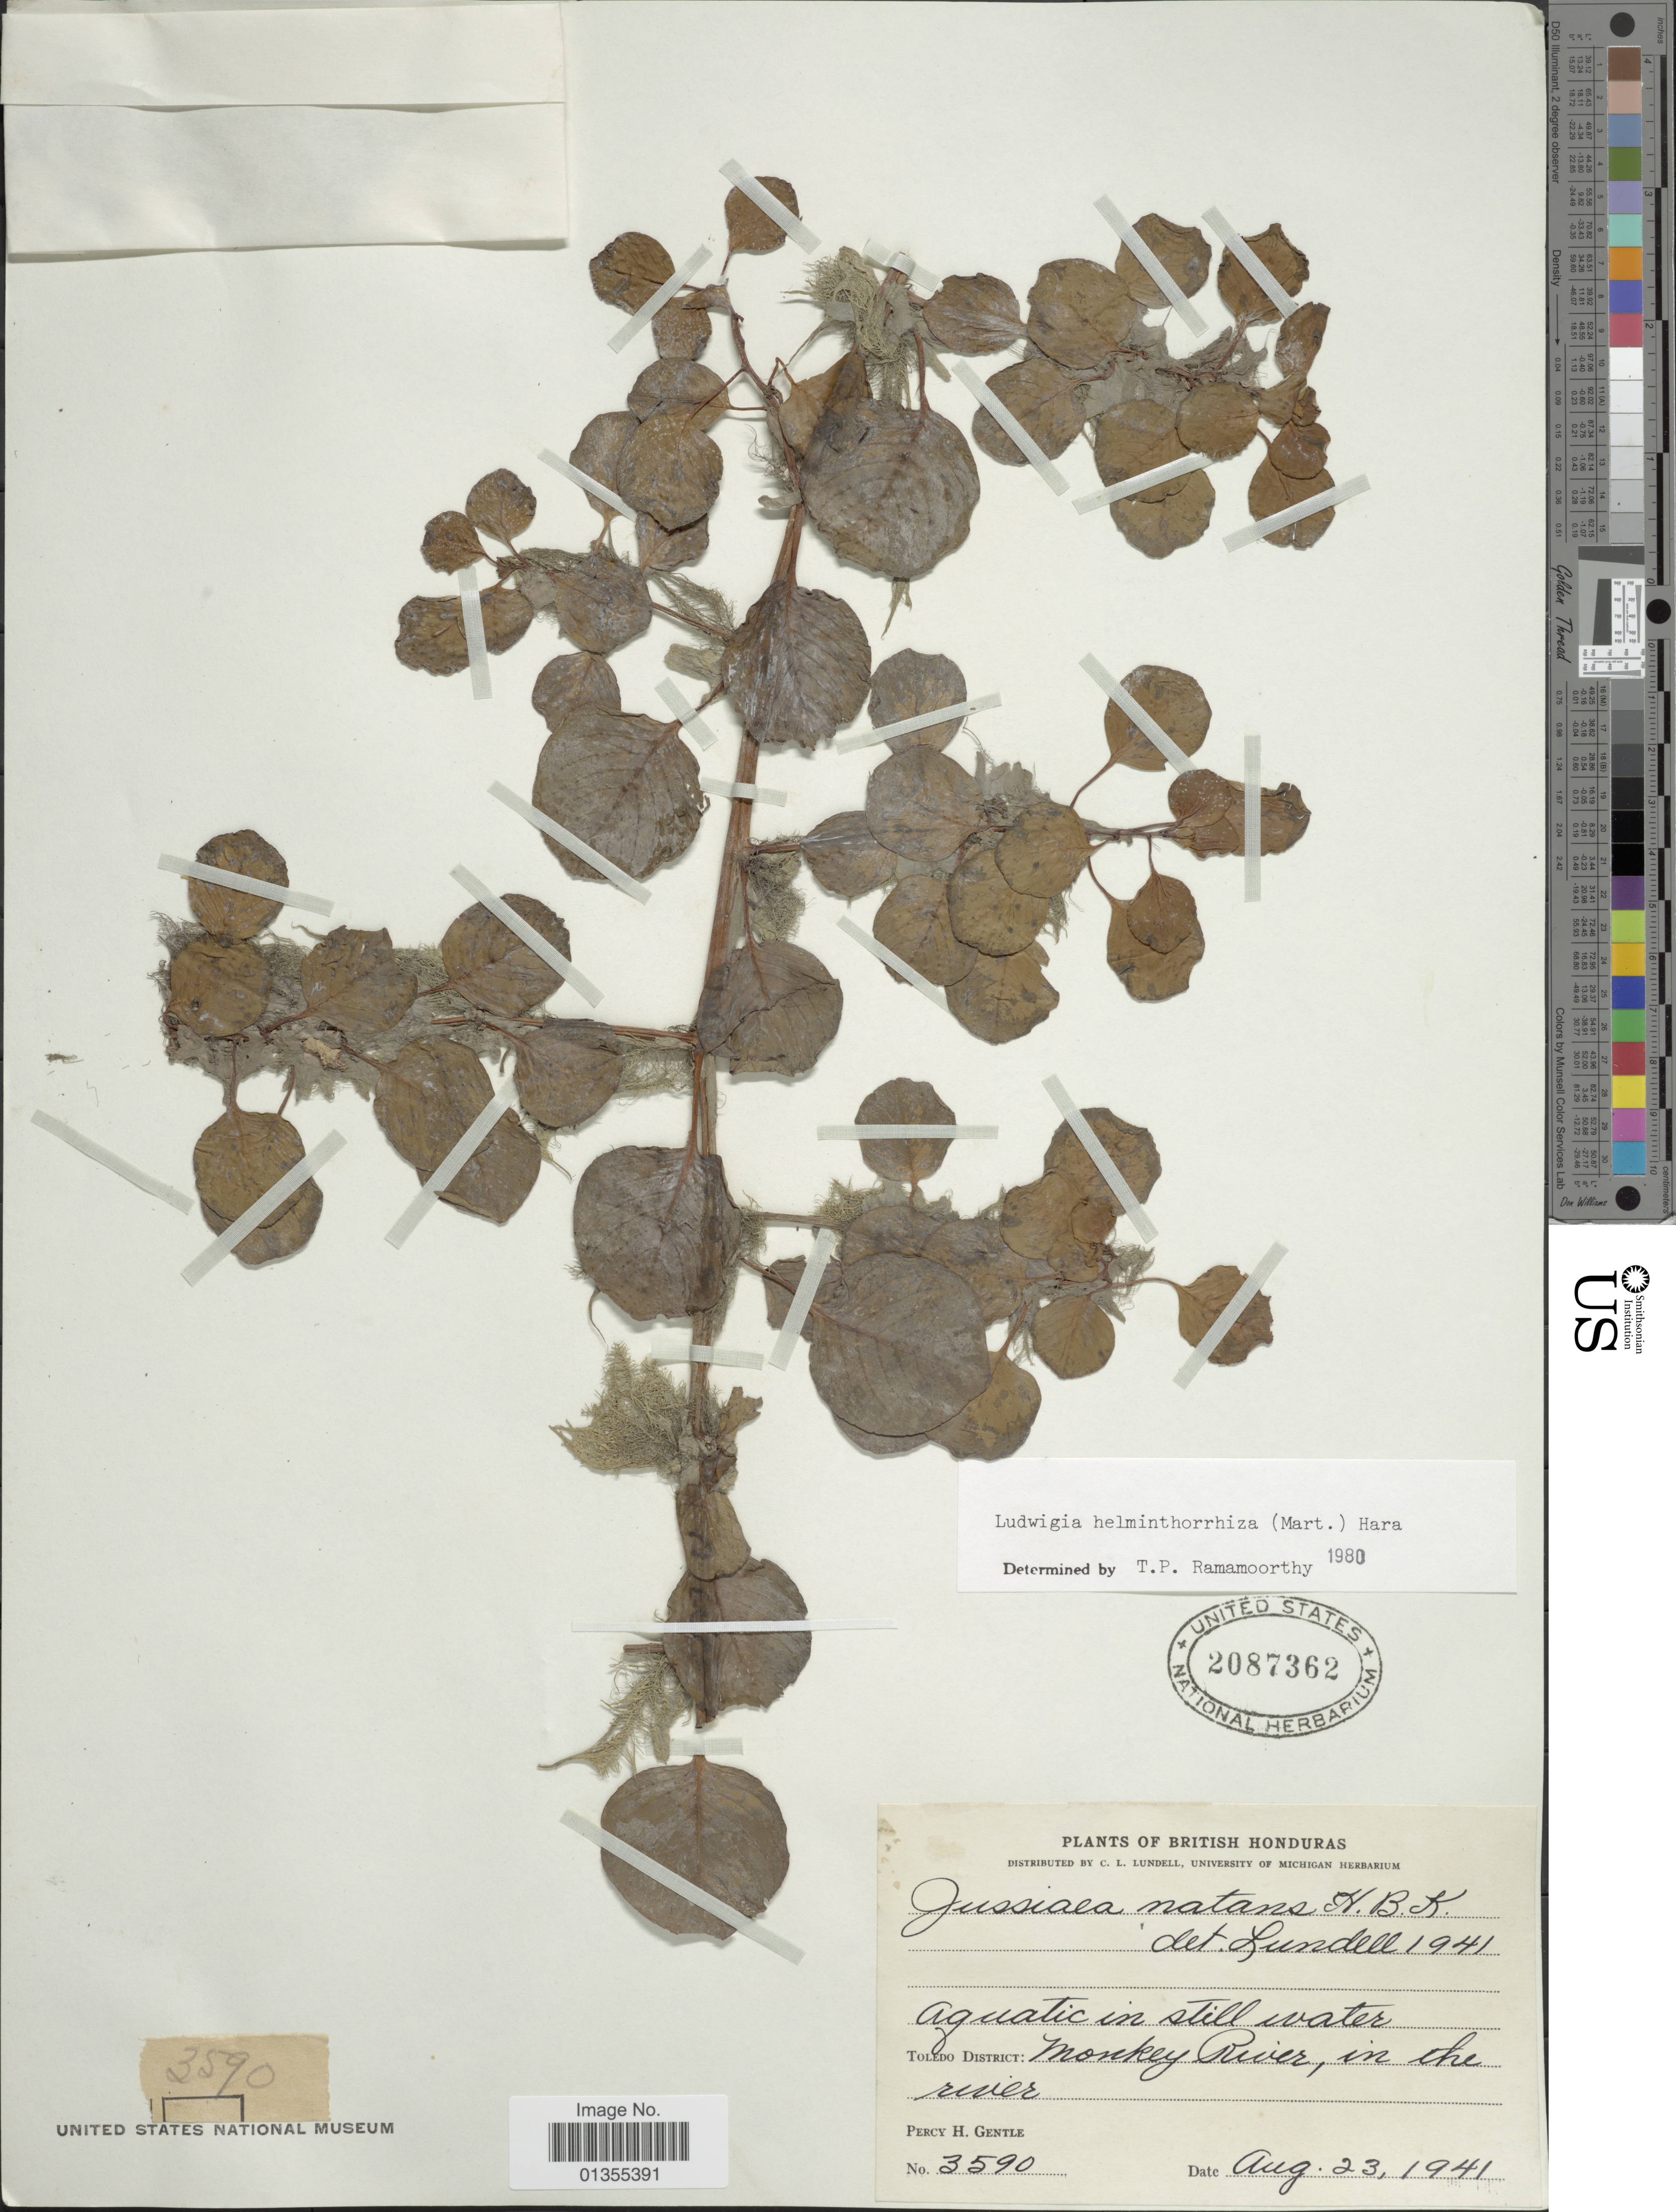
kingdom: Plantae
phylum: Tracheophyta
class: Magnoliopsida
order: Myrtales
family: Onagraceae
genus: Ludwigia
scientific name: Ludwigia helminthorrhiza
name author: (Mart.) H. Hara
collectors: P. H. Gentle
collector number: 3590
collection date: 1941-08-23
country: Belize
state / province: Toledo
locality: British Honduras. Toledo District: Monkey River, in the river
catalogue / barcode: US 2087362